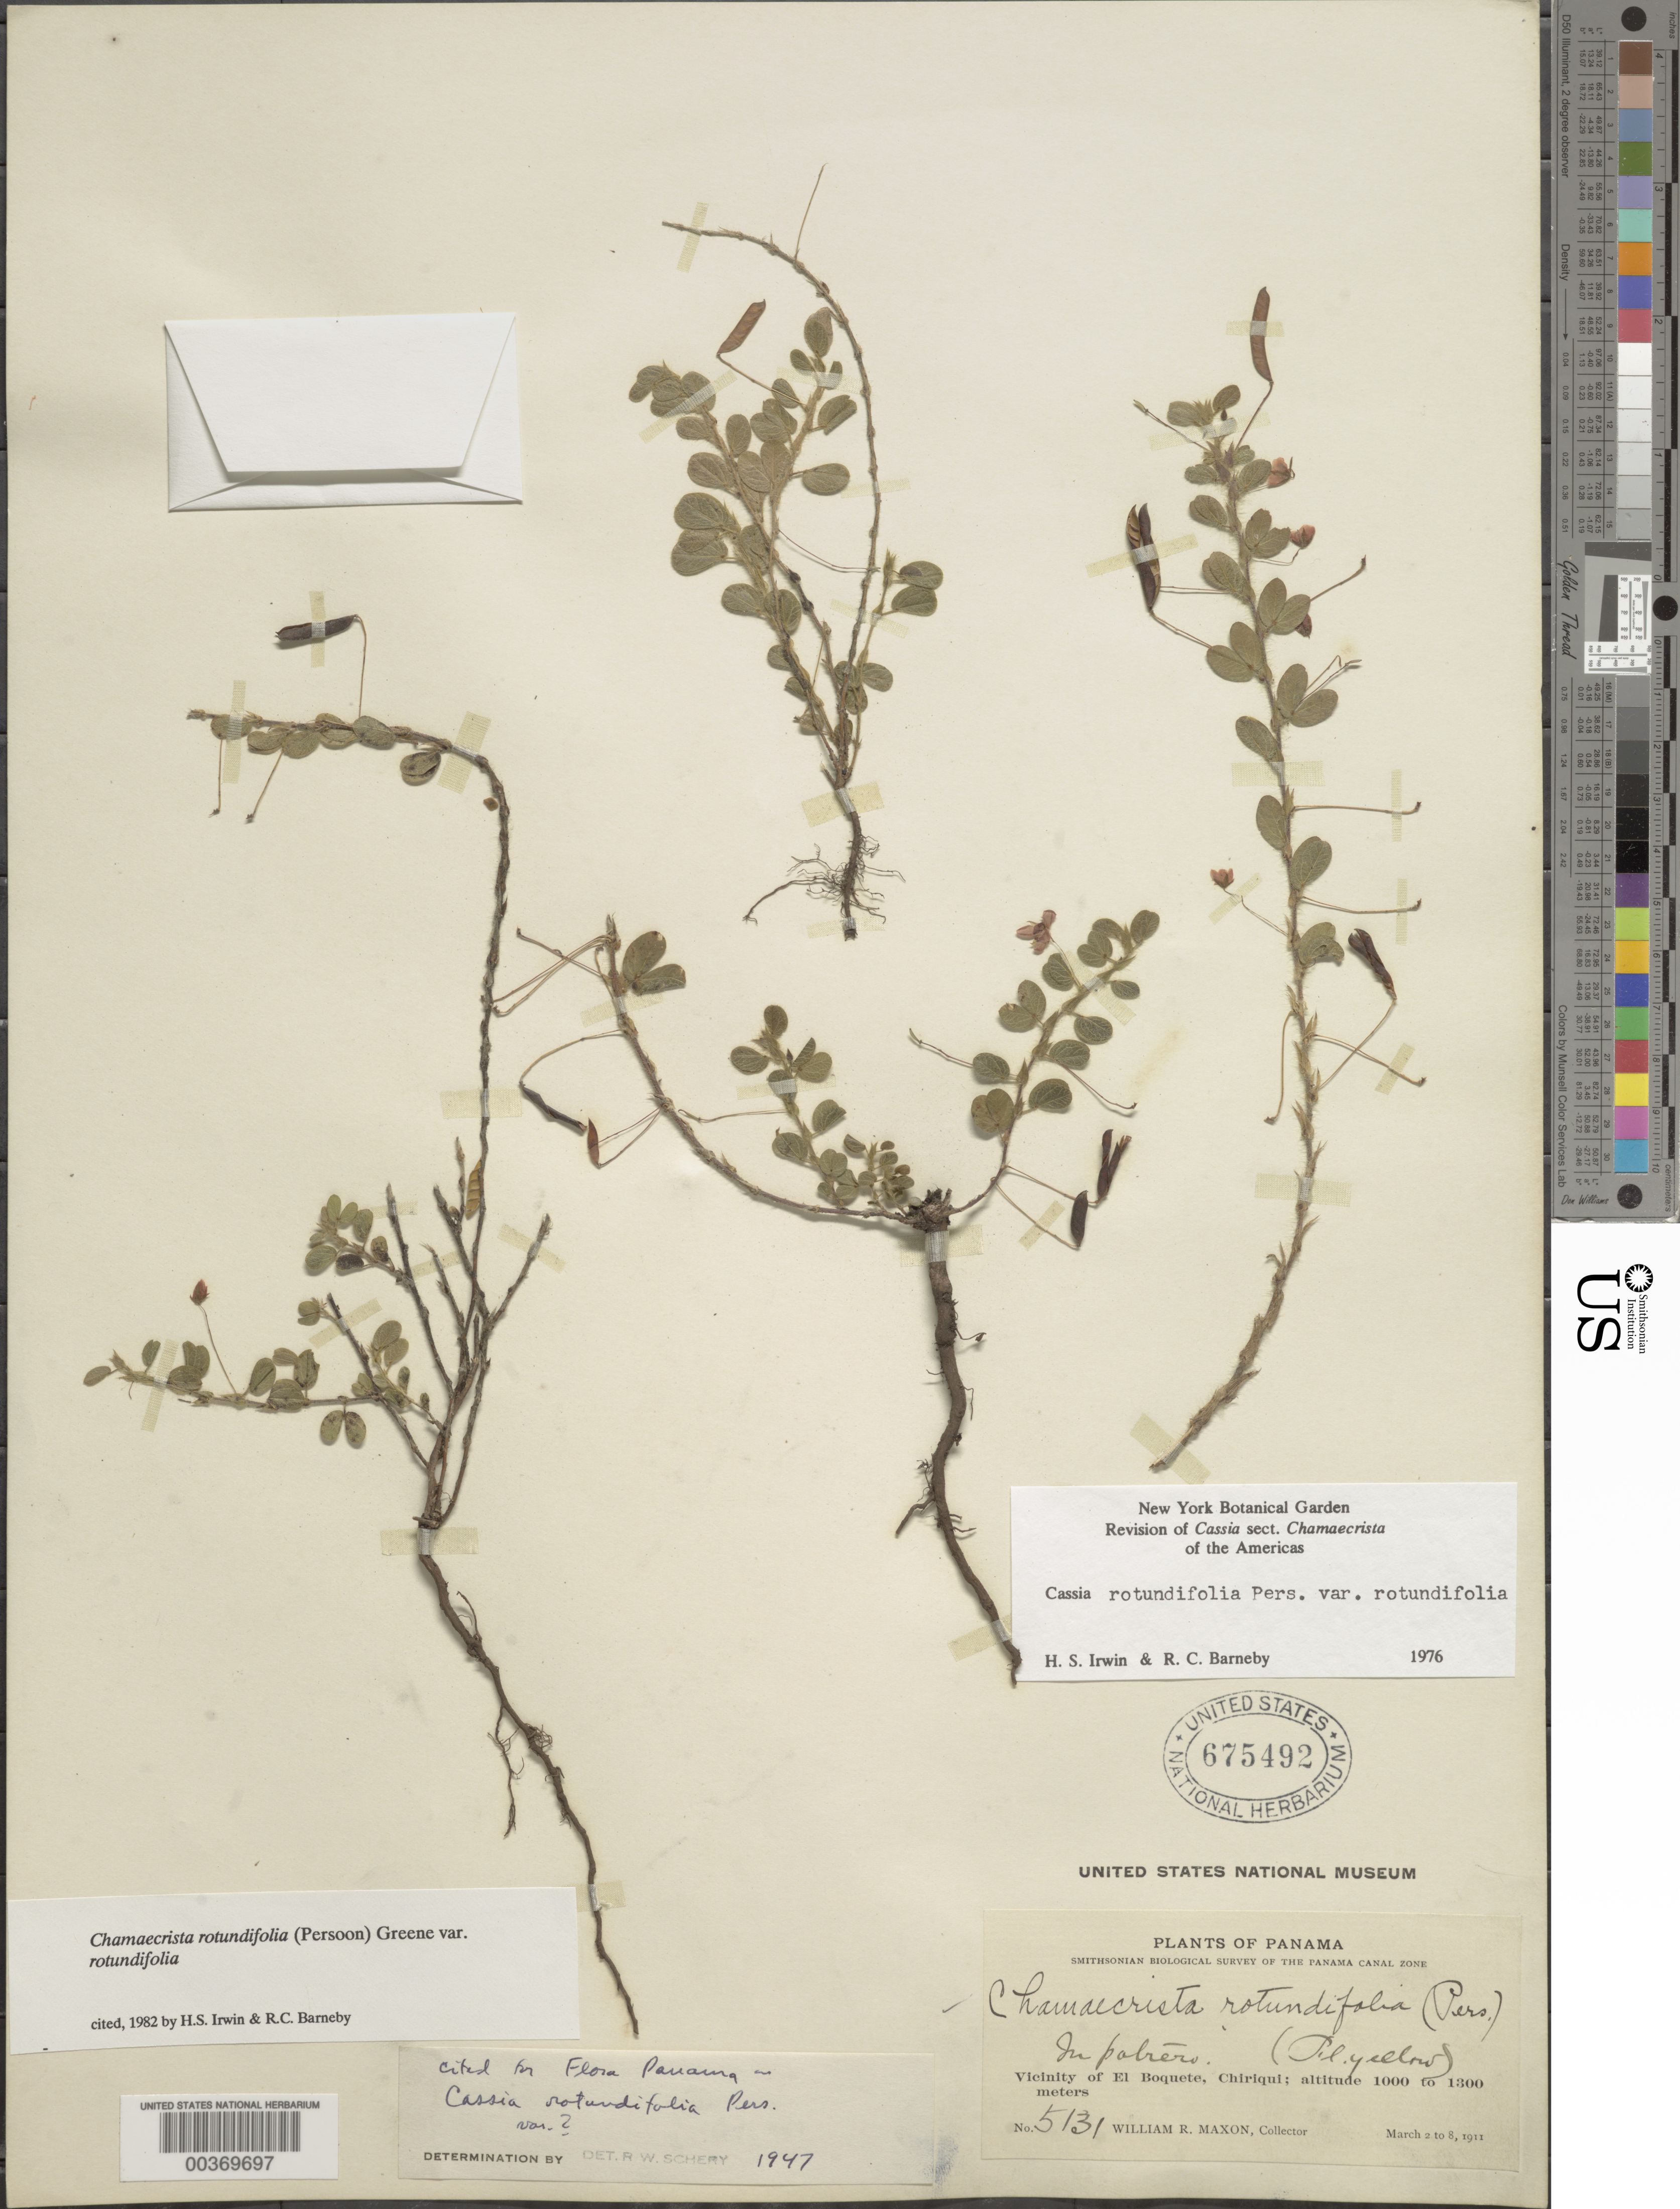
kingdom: Plantae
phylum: Tracheophyta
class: Magnoliopsida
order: Fabales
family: Fabaceae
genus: Chamaecrista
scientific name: Chamaecrista rotundifolia var. rotundifolia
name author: (Pers.) Greene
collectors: W. R. Maxon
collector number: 5131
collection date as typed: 02 Mar 1911 to 08 Mar 1911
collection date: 1911-03-02/1911-03-08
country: Panama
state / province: Chiriquí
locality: Vicinity of el Boquete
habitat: In potrero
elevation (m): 1000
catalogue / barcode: US 675492